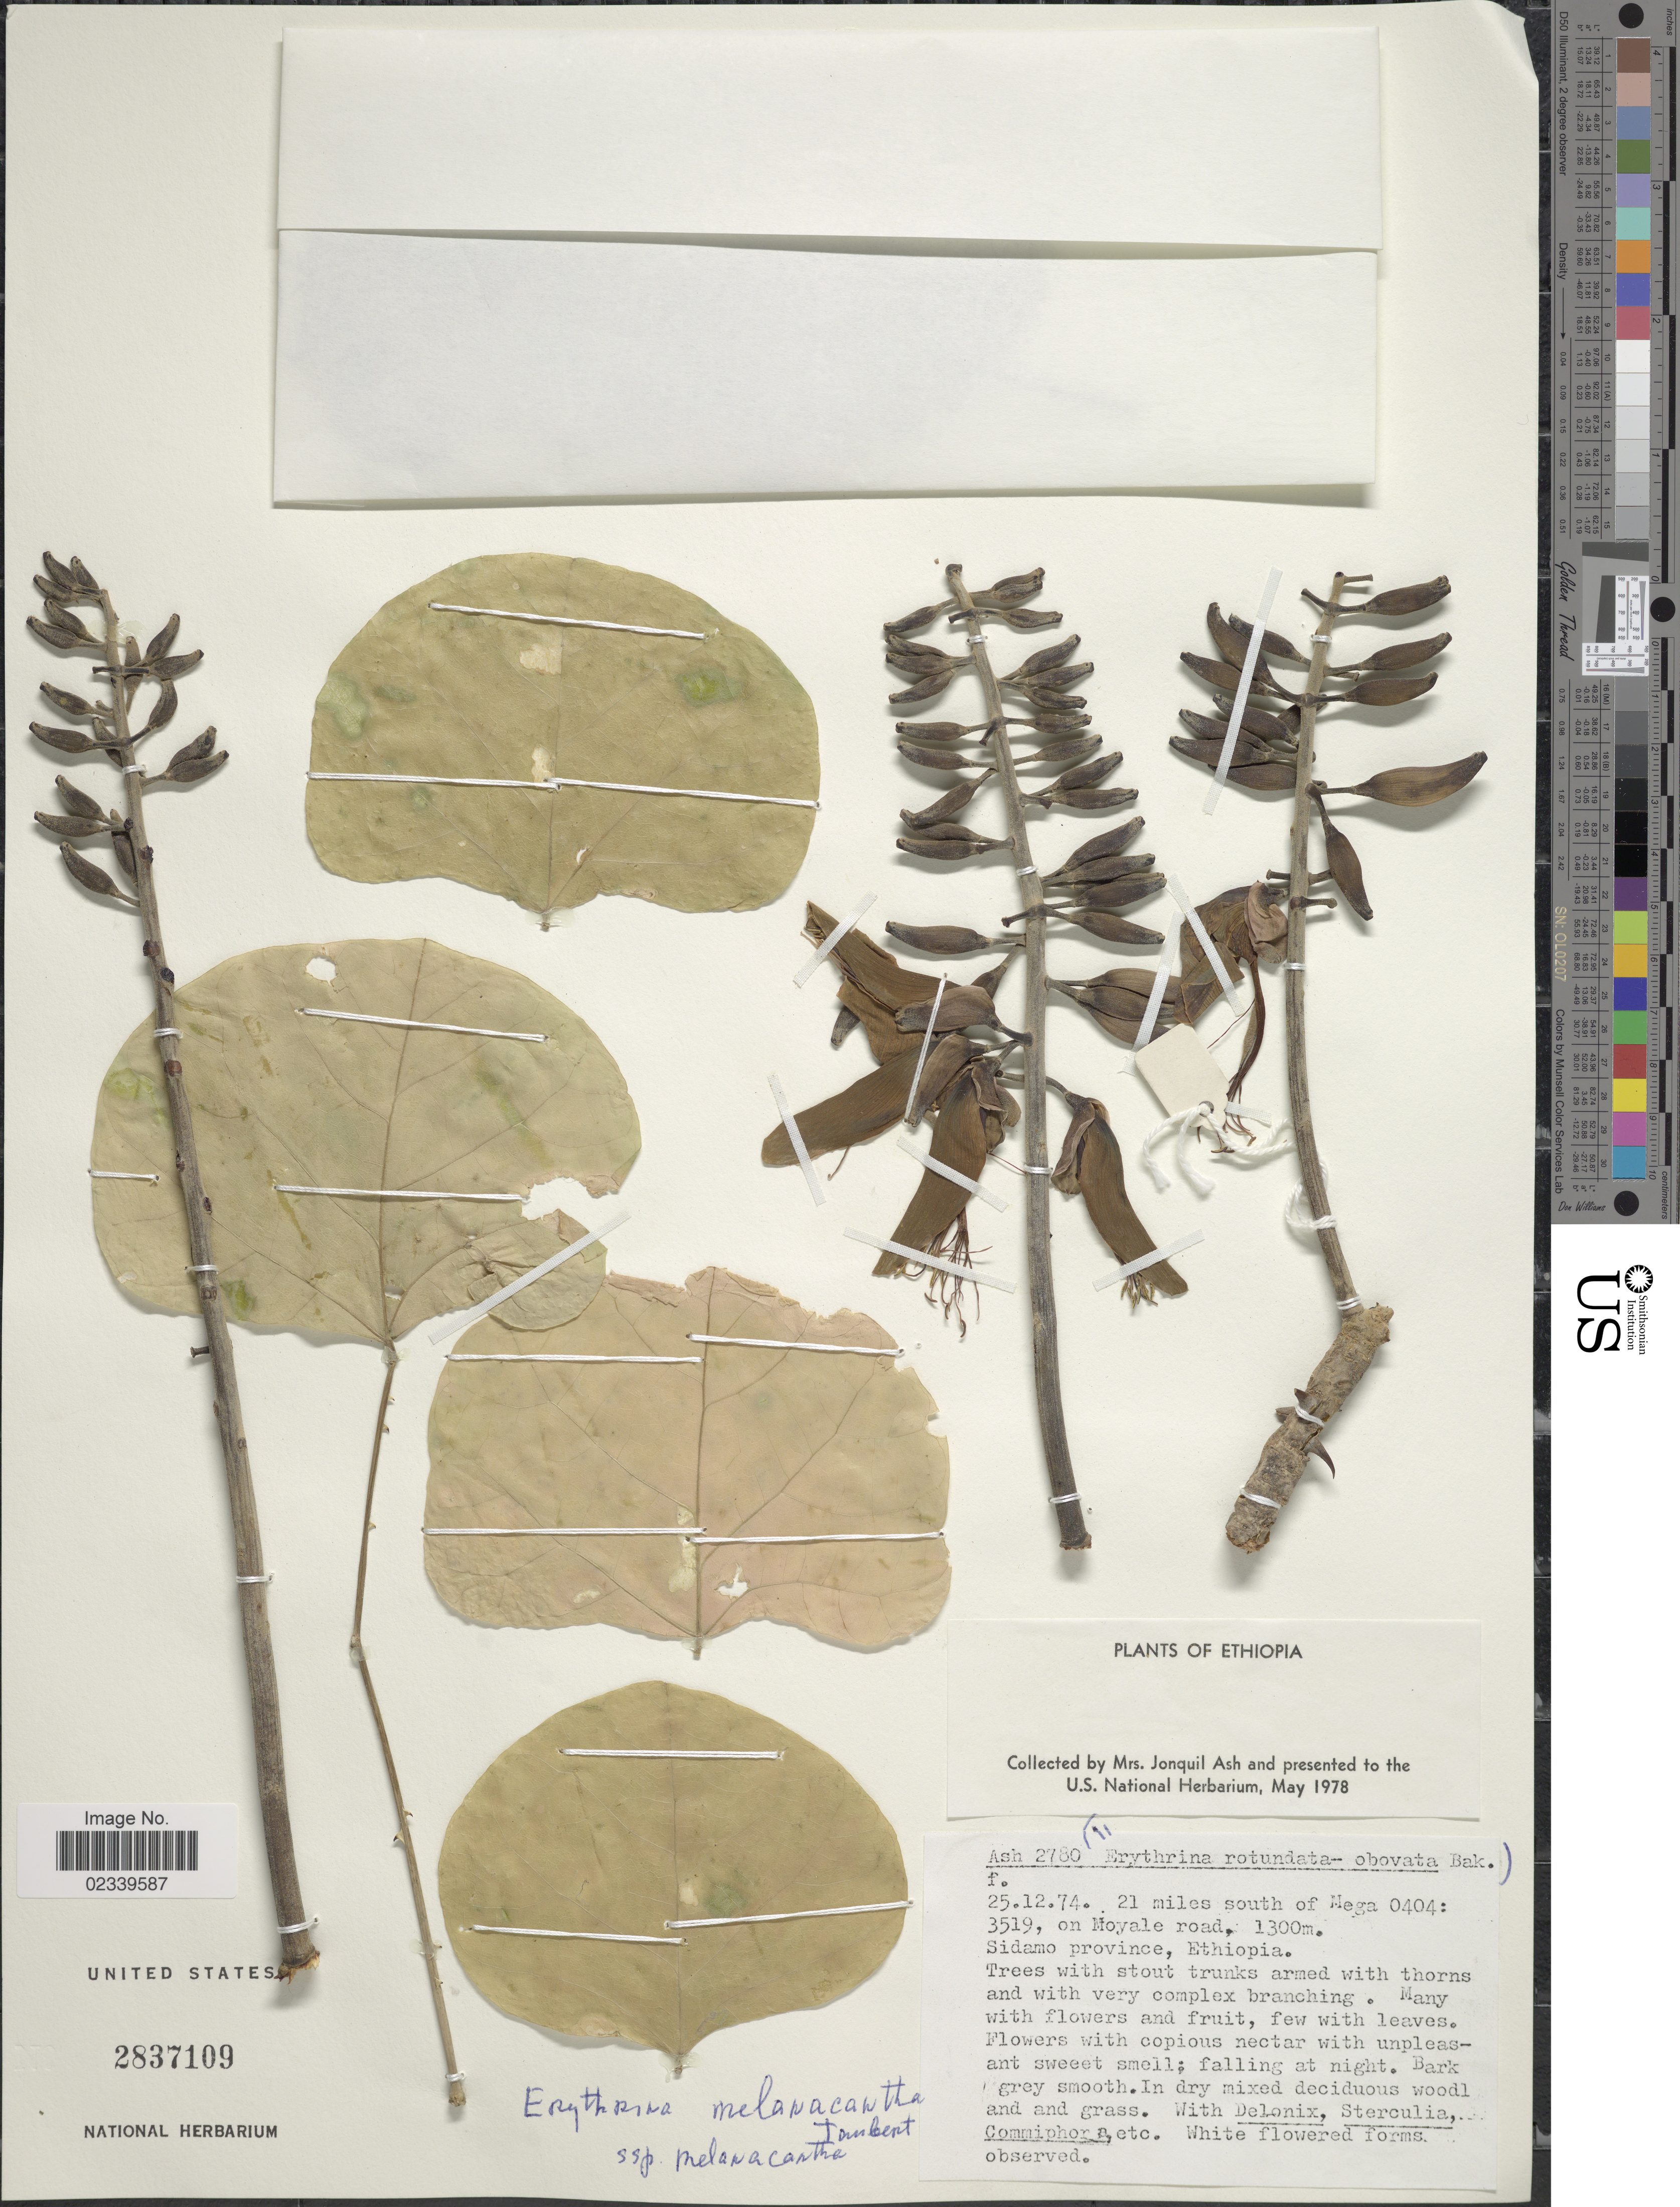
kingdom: Plantae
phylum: Tracheophyta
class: Magnoliopsida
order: Fabales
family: Fabaceae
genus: Erythrina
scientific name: Erythrina melanacantha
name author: Taub. ex Harms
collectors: J. Ash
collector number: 2780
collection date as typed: Transcribed d/m/y: 25/12/74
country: Ethiopia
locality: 21 miles south of Mega 0404: 3519, Sidamo province, Ethiopia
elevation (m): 1300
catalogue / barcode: US 2837109